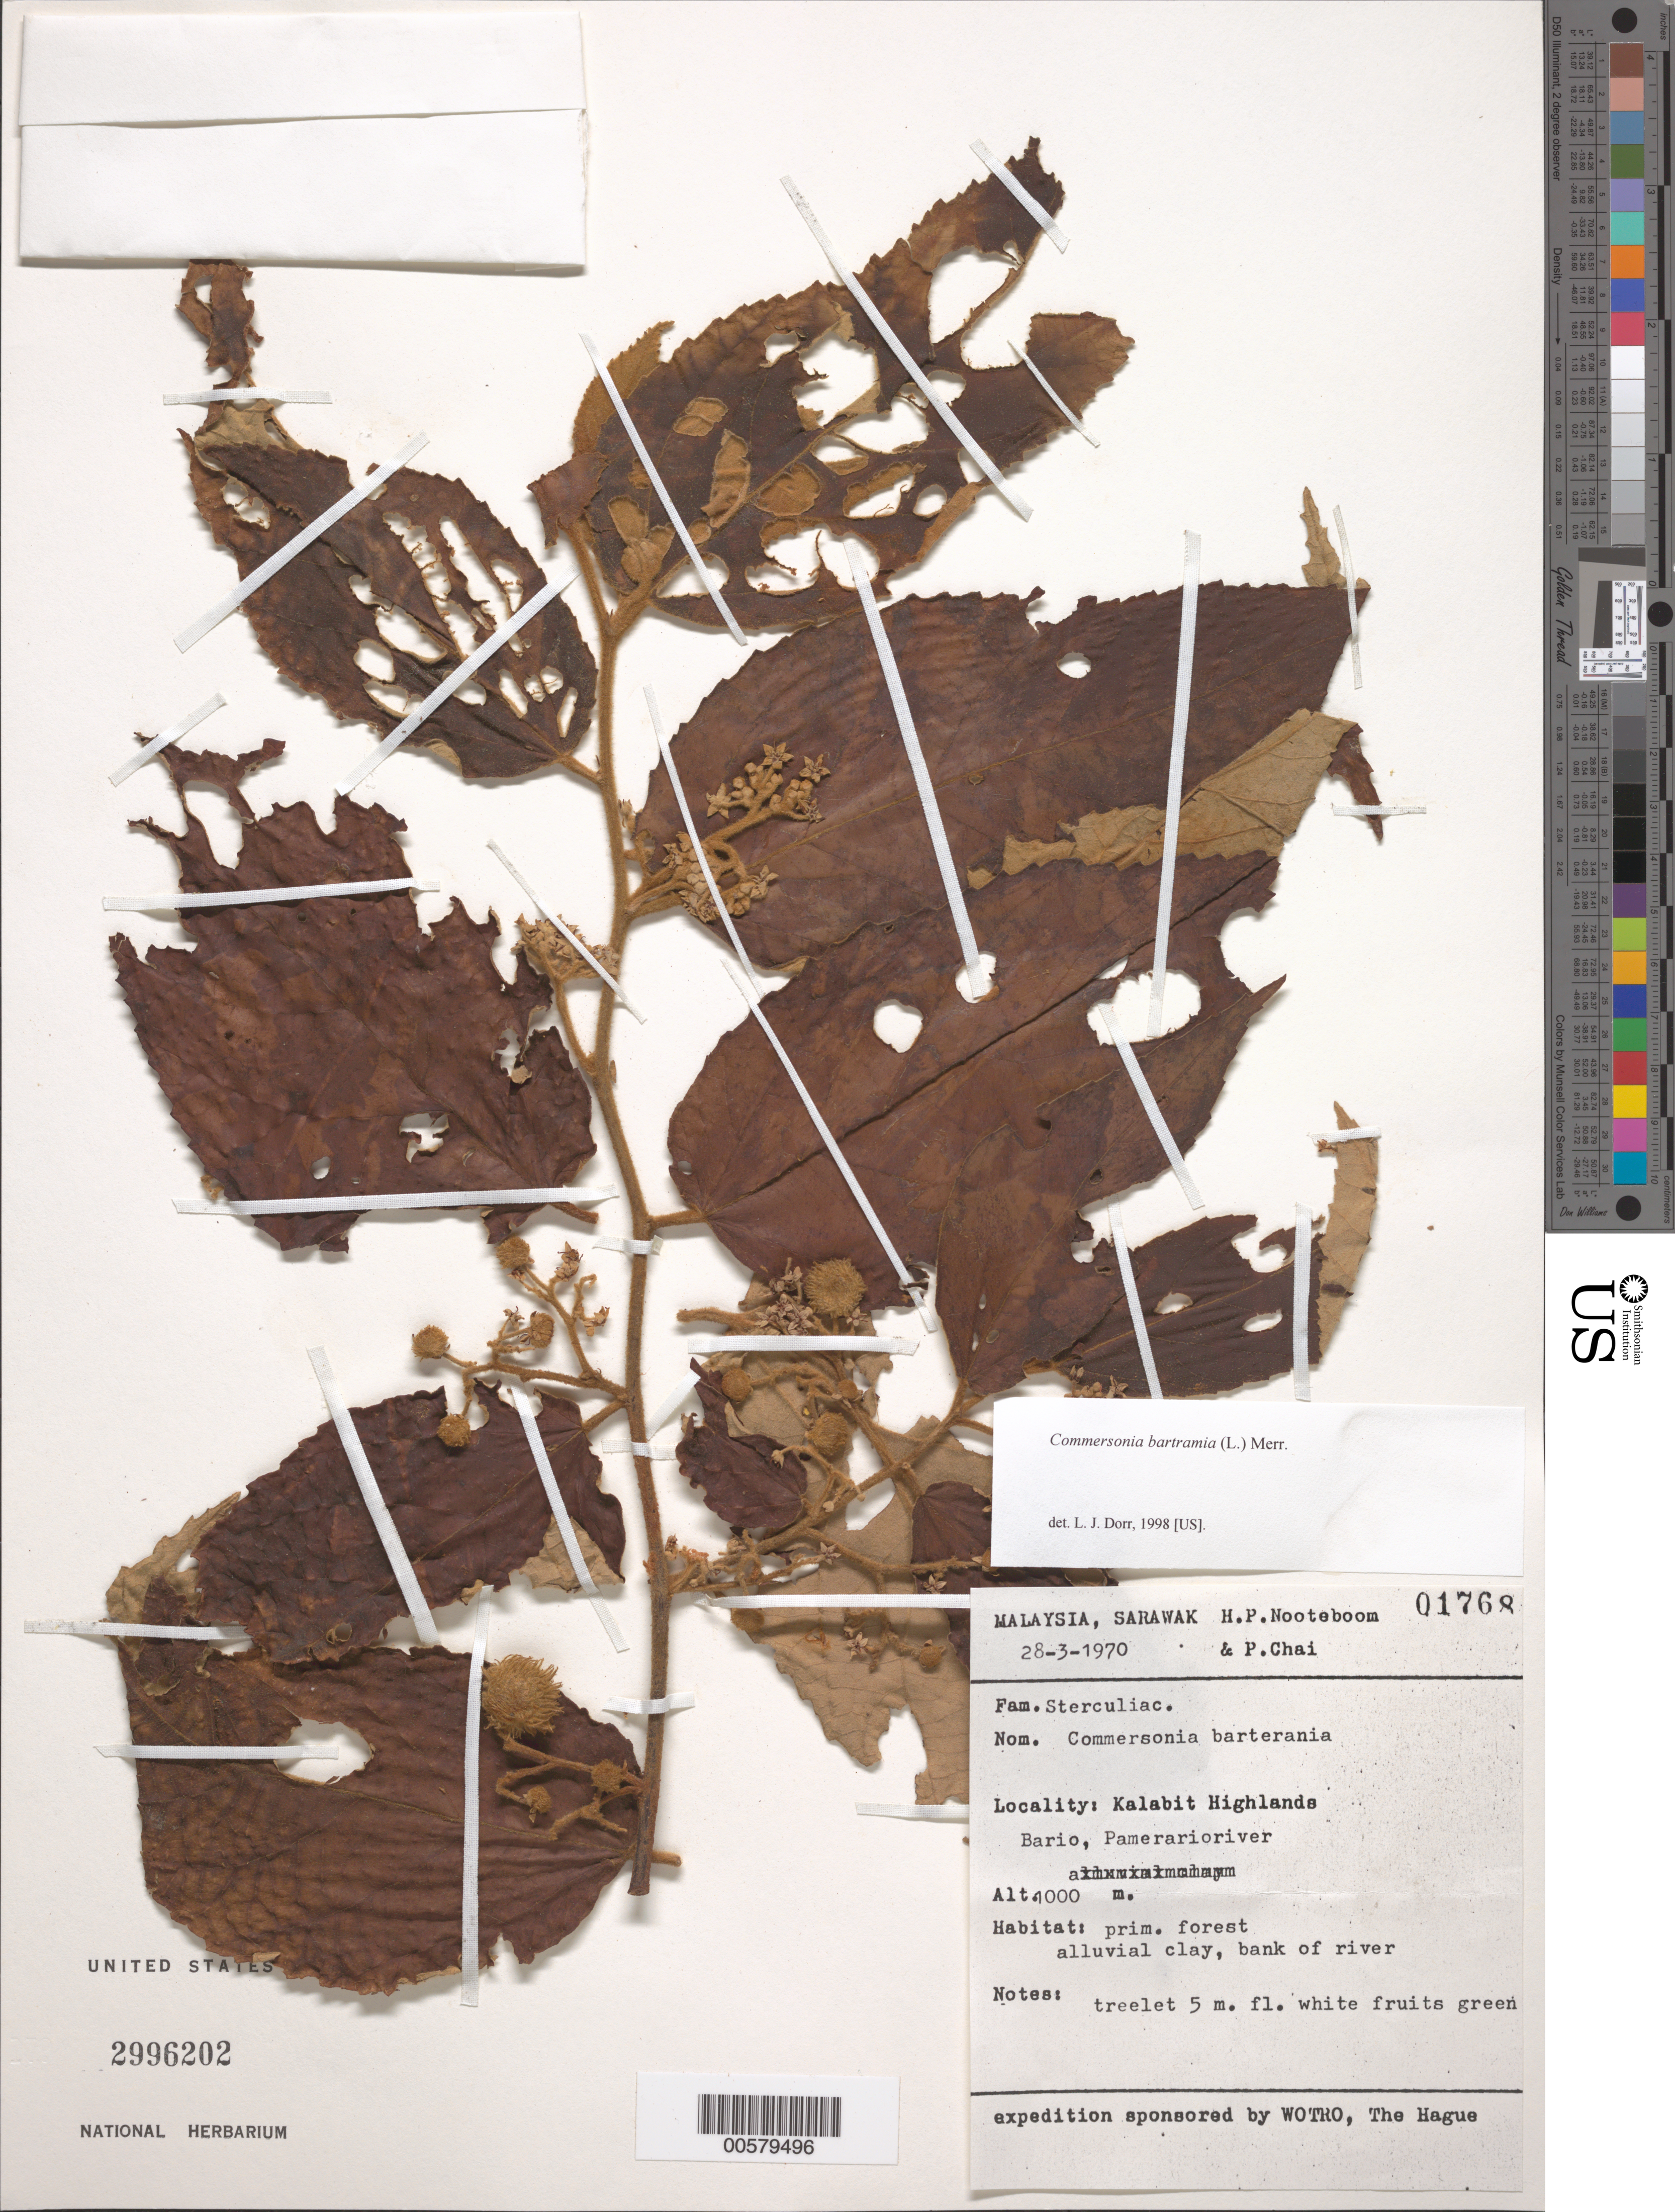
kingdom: Plantae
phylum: Tracheophyta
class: Magnoliopsida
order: Malvales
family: Malvaceae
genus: Commersonia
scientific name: Commersonia bartramia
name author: (L.) Merr.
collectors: H. P. Nooteboom & P. Chai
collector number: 1768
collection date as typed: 28 Mar 1970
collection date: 1970-03-28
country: Malaysia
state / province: Sarawak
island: Borneo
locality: Kalabit Highlands, Bario, Pamerarioriver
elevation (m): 1000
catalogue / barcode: US 2996202